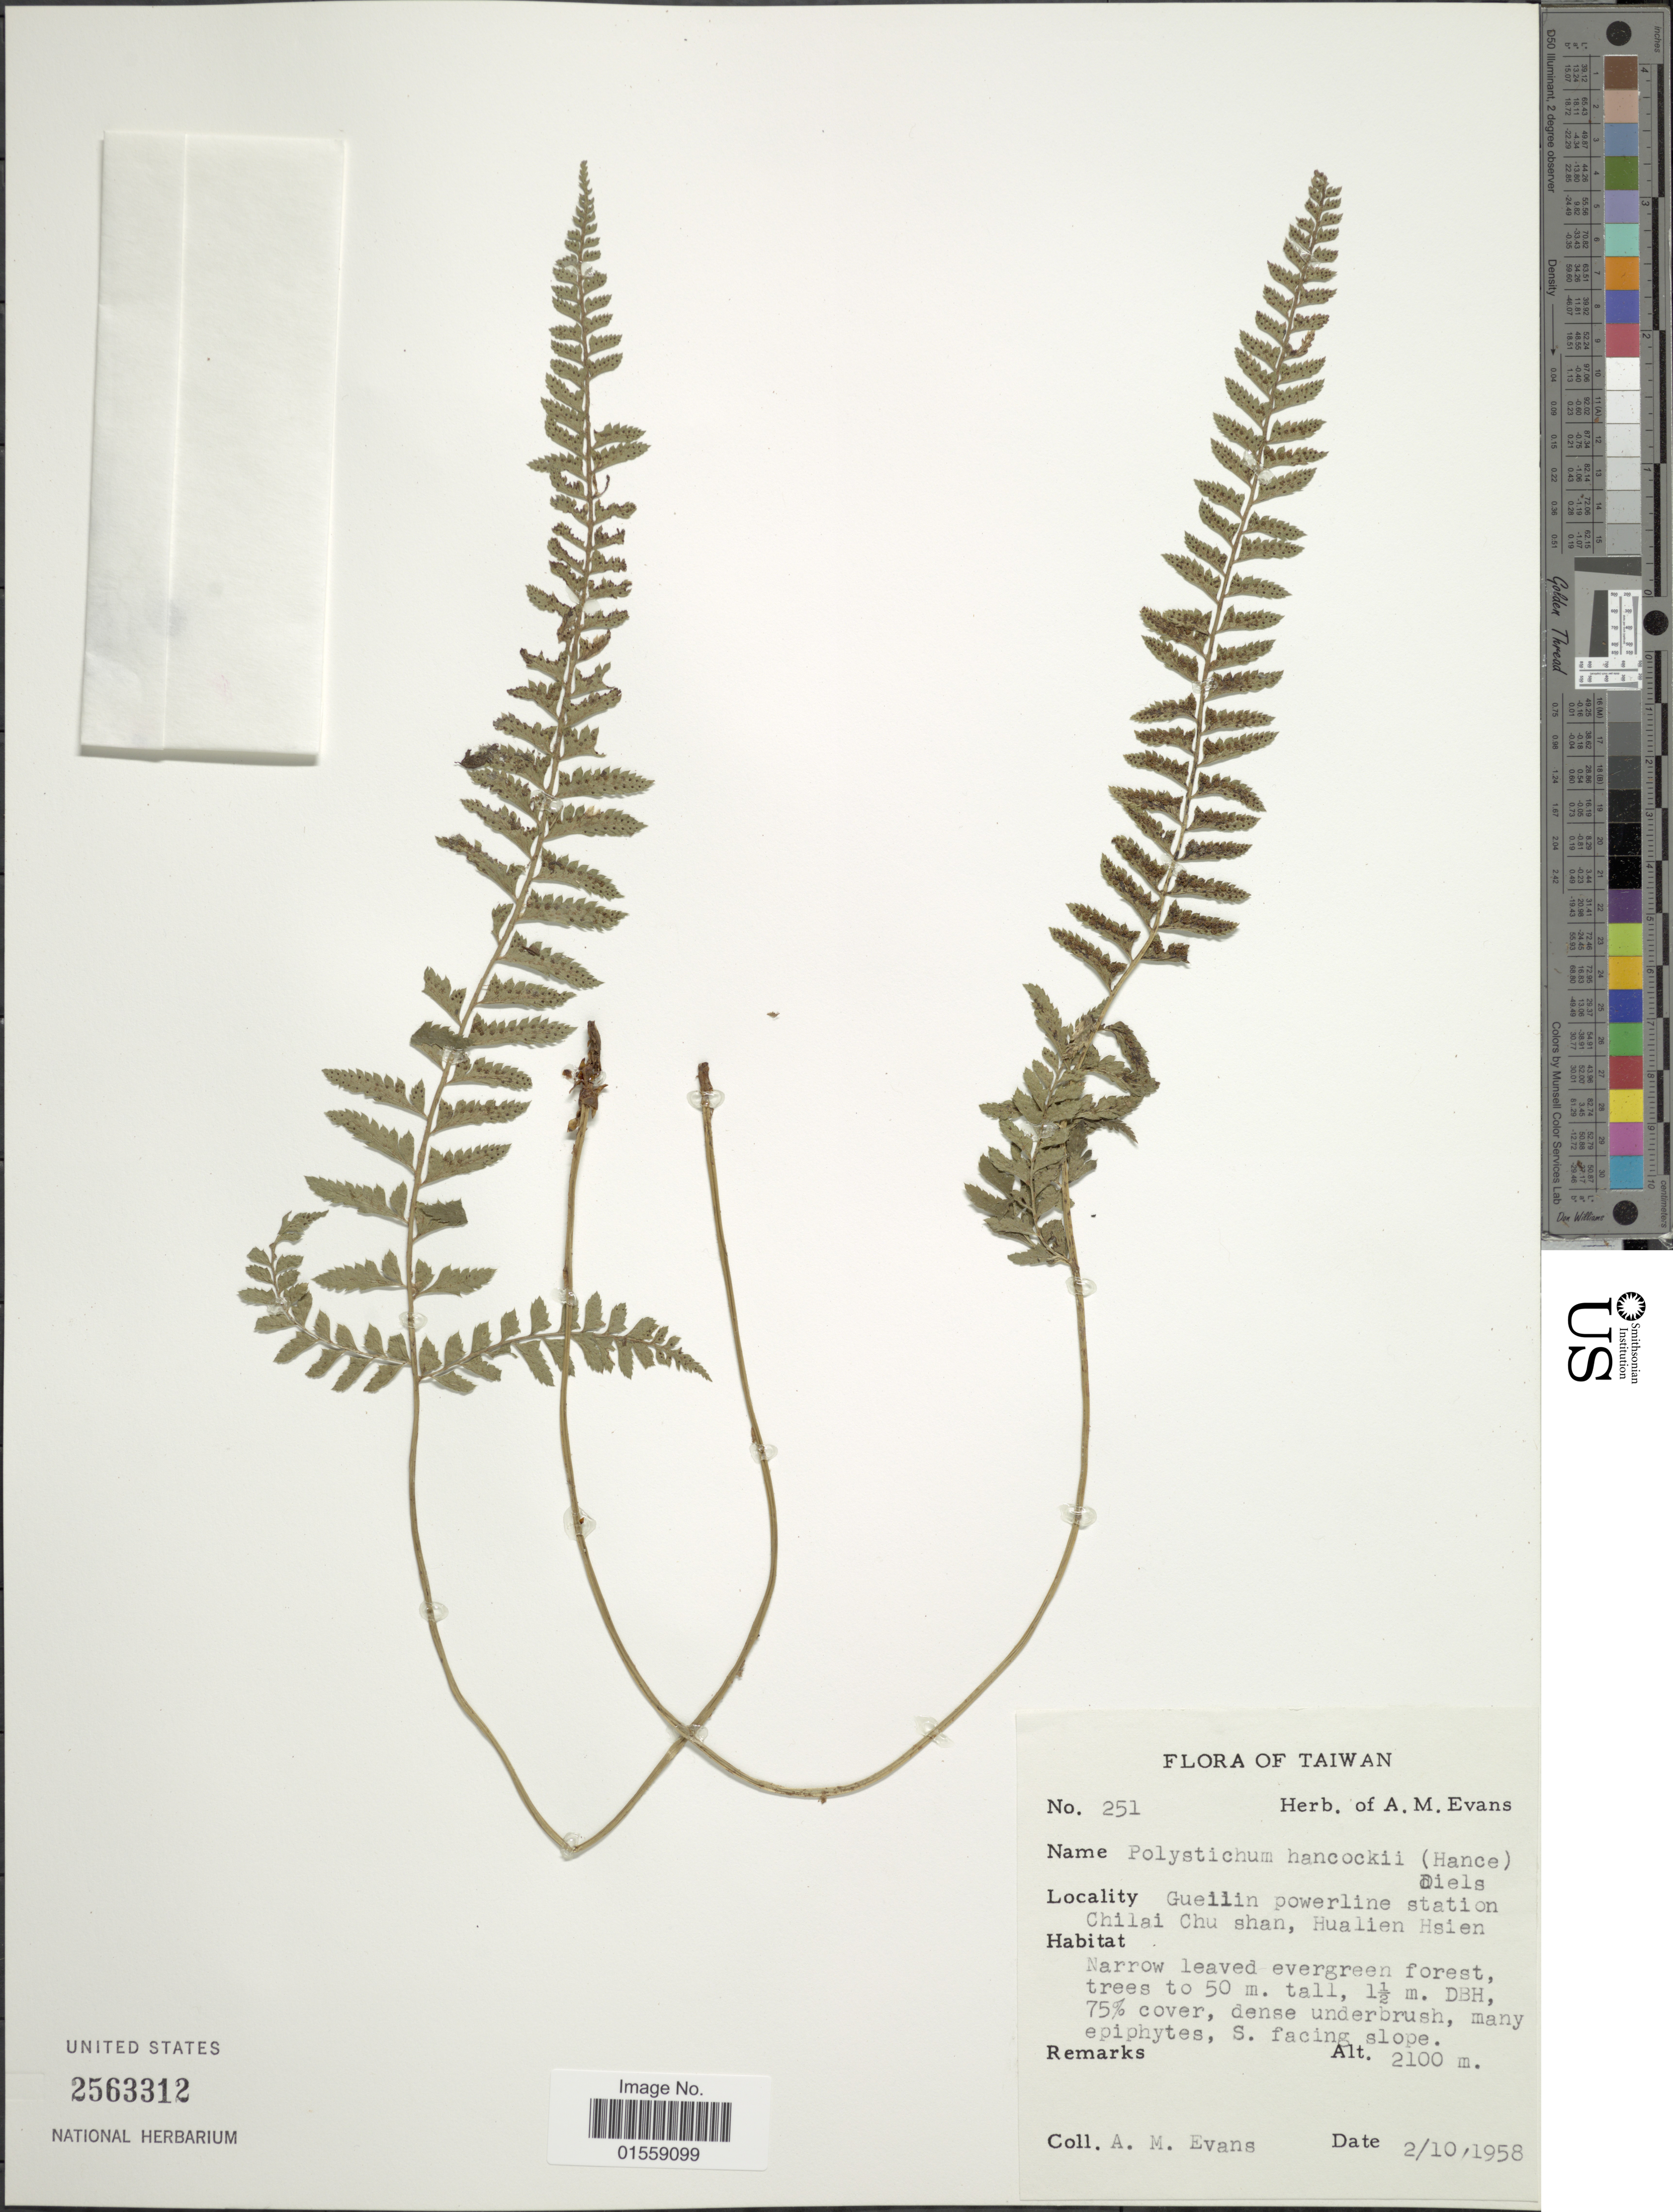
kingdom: Plantae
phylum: Tracheophyta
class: Polypodiopsida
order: Polypodiales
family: Dryopteridaceae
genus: Polystichum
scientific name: Polystichum hancockii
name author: (Hance) Diels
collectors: A. M. Evans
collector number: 251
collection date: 1958-10-02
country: Taiwan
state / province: Hualien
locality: Gueiiin powerline station Chilai Chu Shan, S-facing slope.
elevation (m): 2100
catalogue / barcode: US 2563312